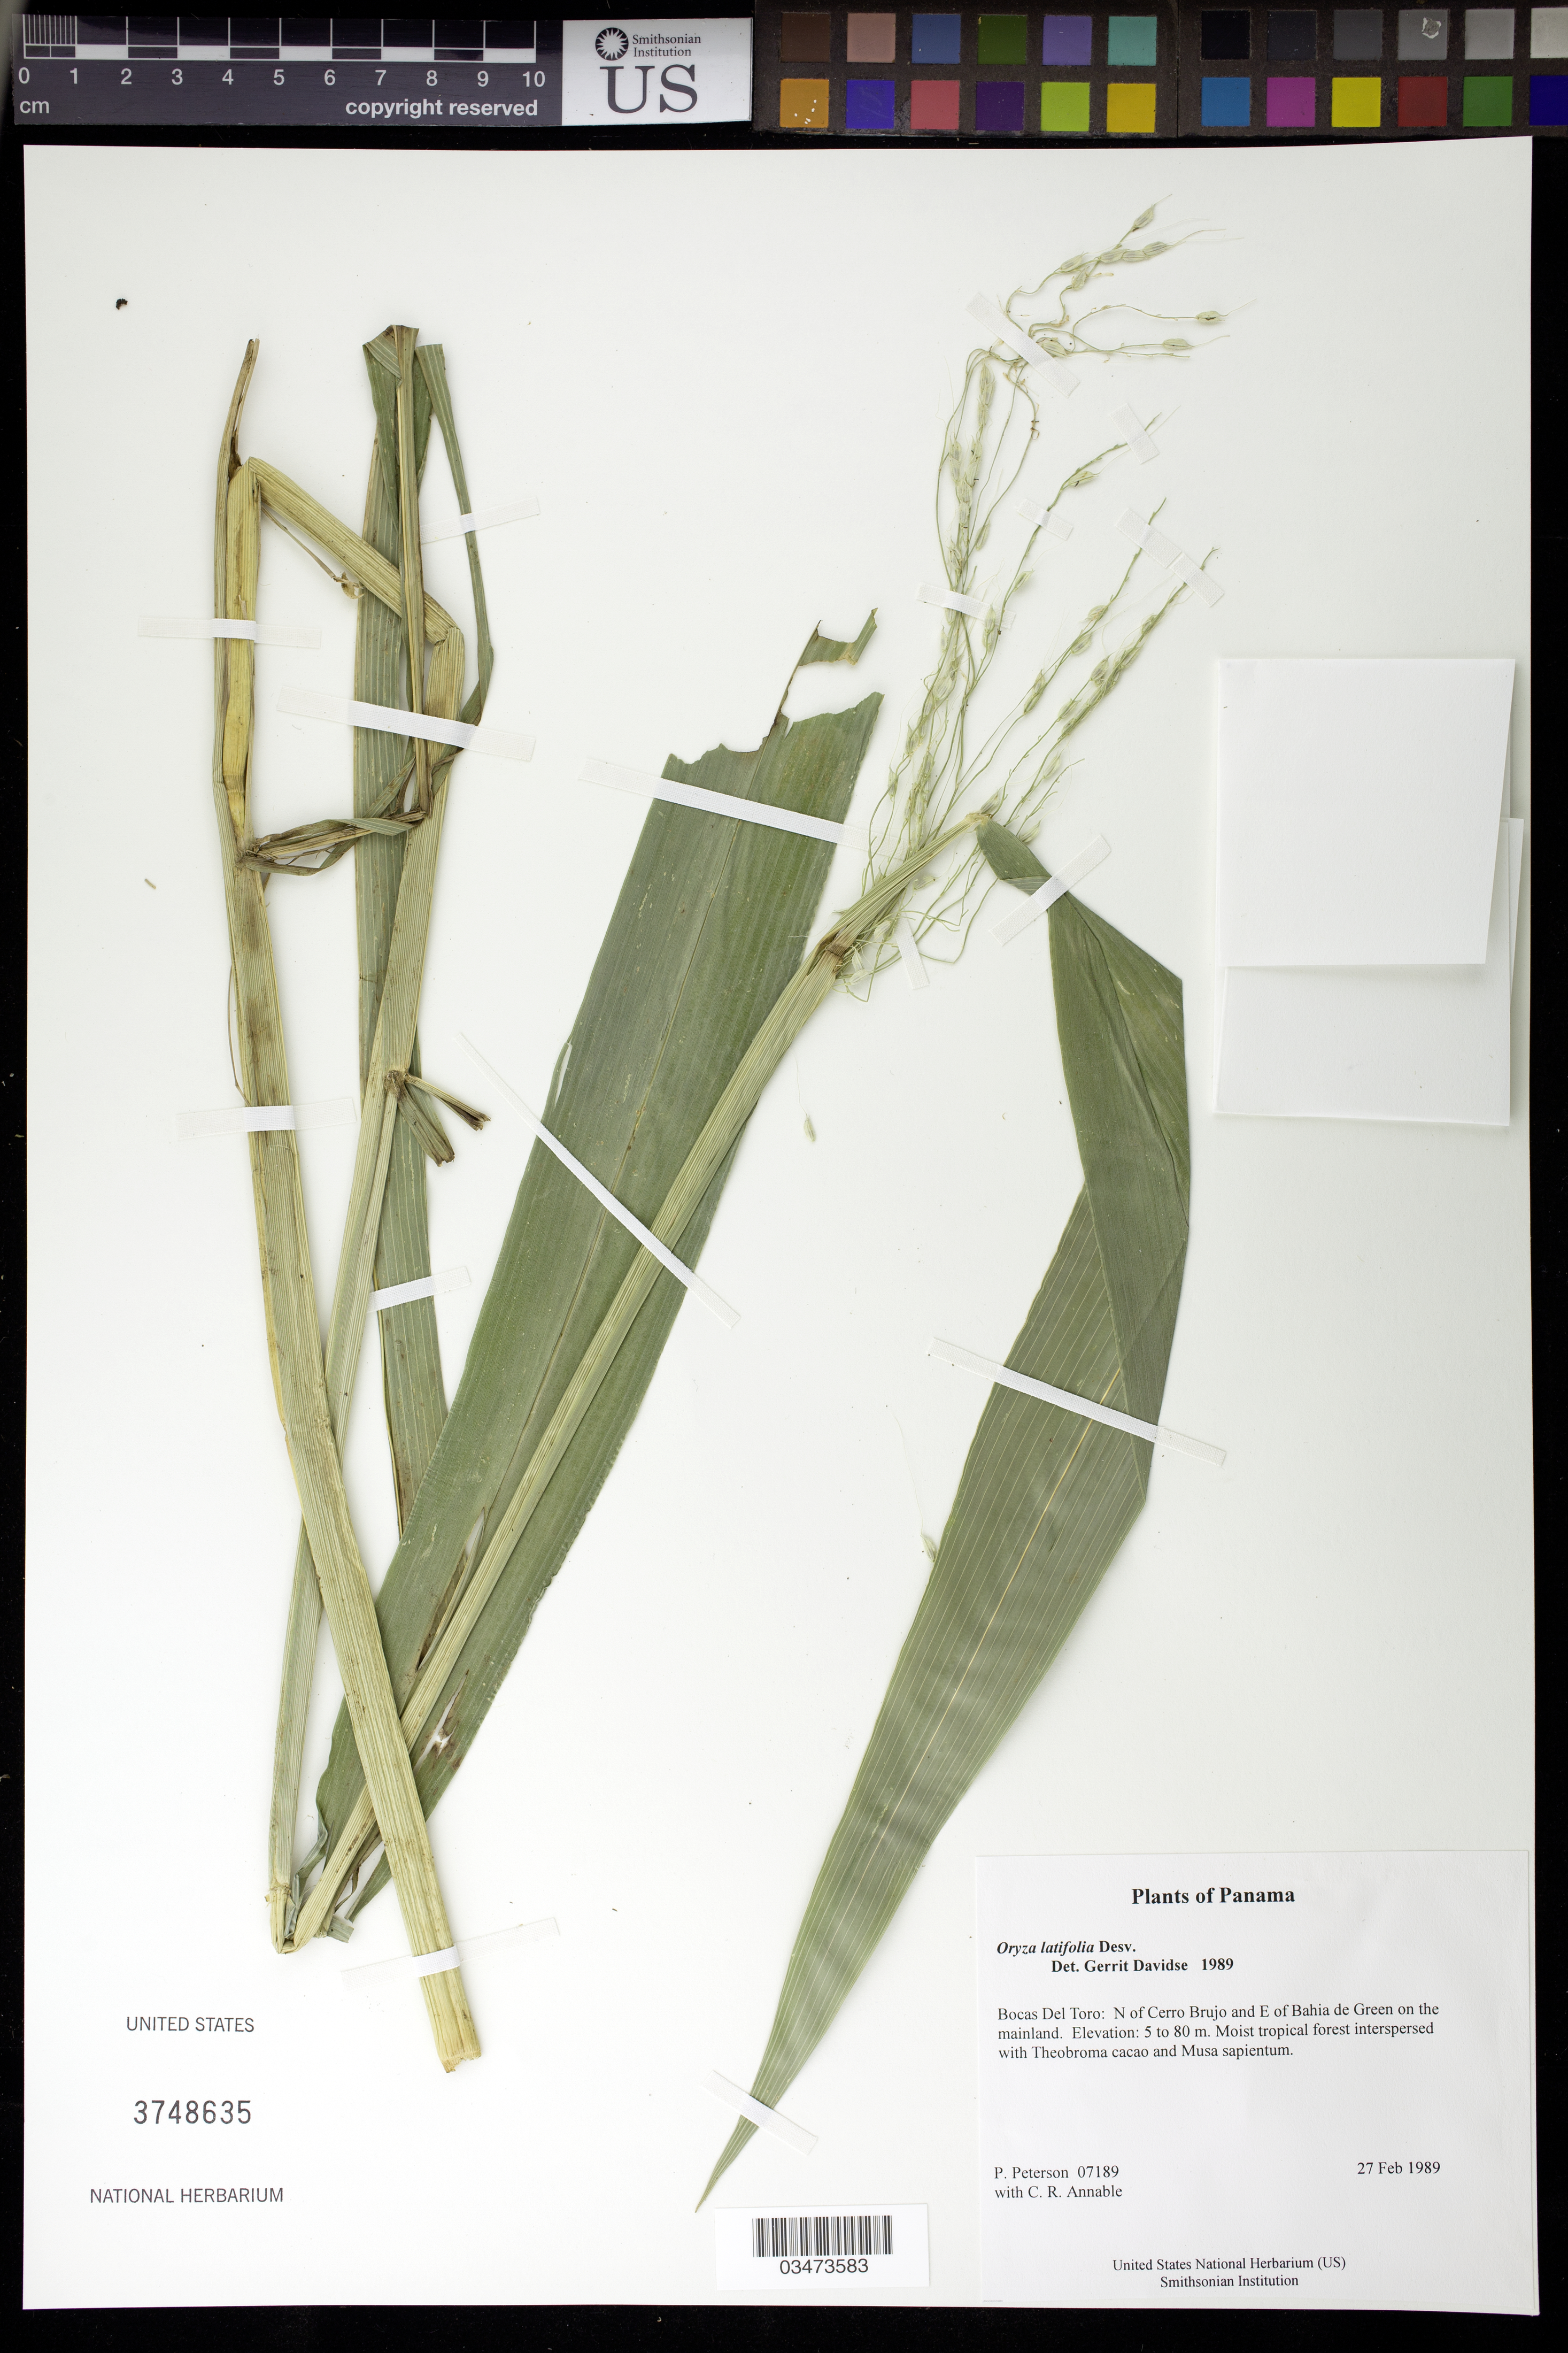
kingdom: Plantae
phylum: Tracheophyta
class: Liliopsida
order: Poales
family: Poaceae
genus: Oryza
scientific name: Oryza latifolia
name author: Desv.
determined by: Davidse, Gerrit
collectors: P. M. Peterson & C. R. Annable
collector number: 07189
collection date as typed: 27 Feb 1989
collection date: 1989-02-27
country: Panama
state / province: Bocas del Toro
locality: N of Cerro Brujo and E of Bahia de Green on the mainland.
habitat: Moist tropical forest interspersed with Theobroma cacao and Musa sapientum.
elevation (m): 5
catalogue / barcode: US 3748635